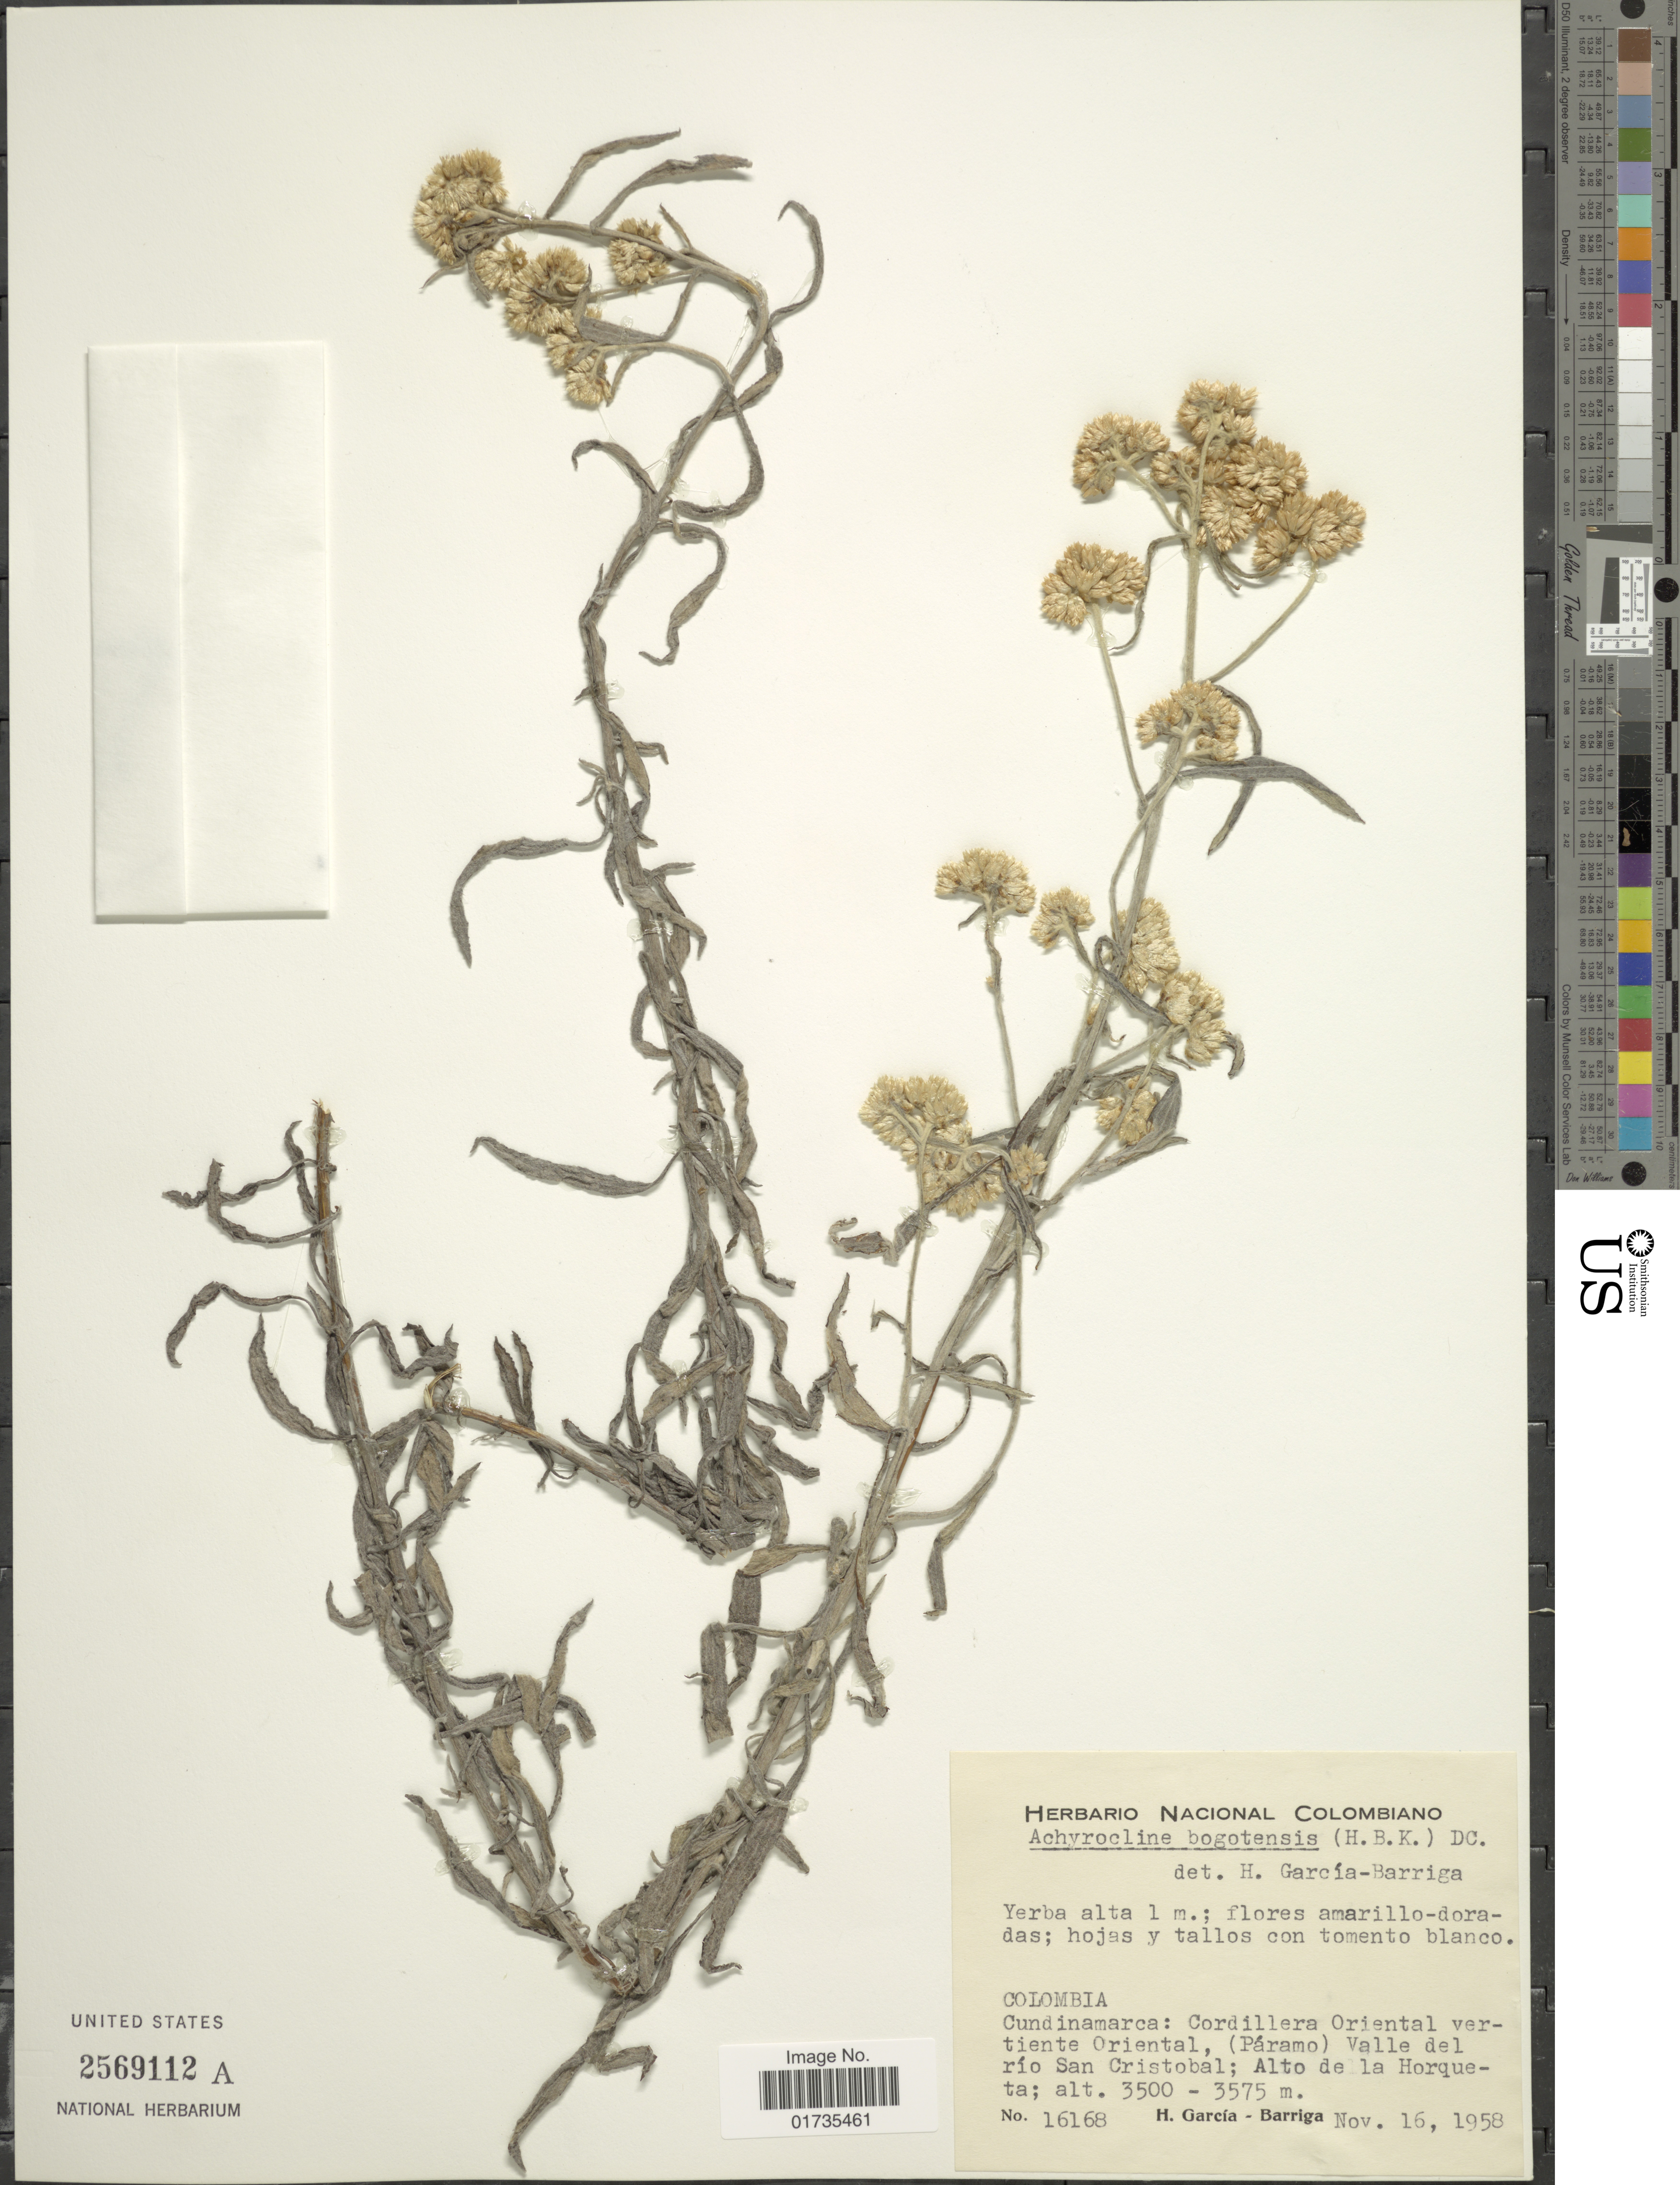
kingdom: Plantae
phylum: Tracheophyta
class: Magnoliopsida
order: Asterales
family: Asteraceae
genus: Achyrocline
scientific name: Achyrocline bogotensis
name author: (Kunth) DC.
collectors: H. García Barriga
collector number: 16168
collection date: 1958-11-16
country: Colombia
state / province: Cundinamarca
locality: Colombia Cundinamarca: Cordillera Oriental vertiente Oriental, (Paramo) Valle del rio San Cristobal; Alto de la Horqueta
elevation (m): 3500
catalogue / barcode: US 2569112A